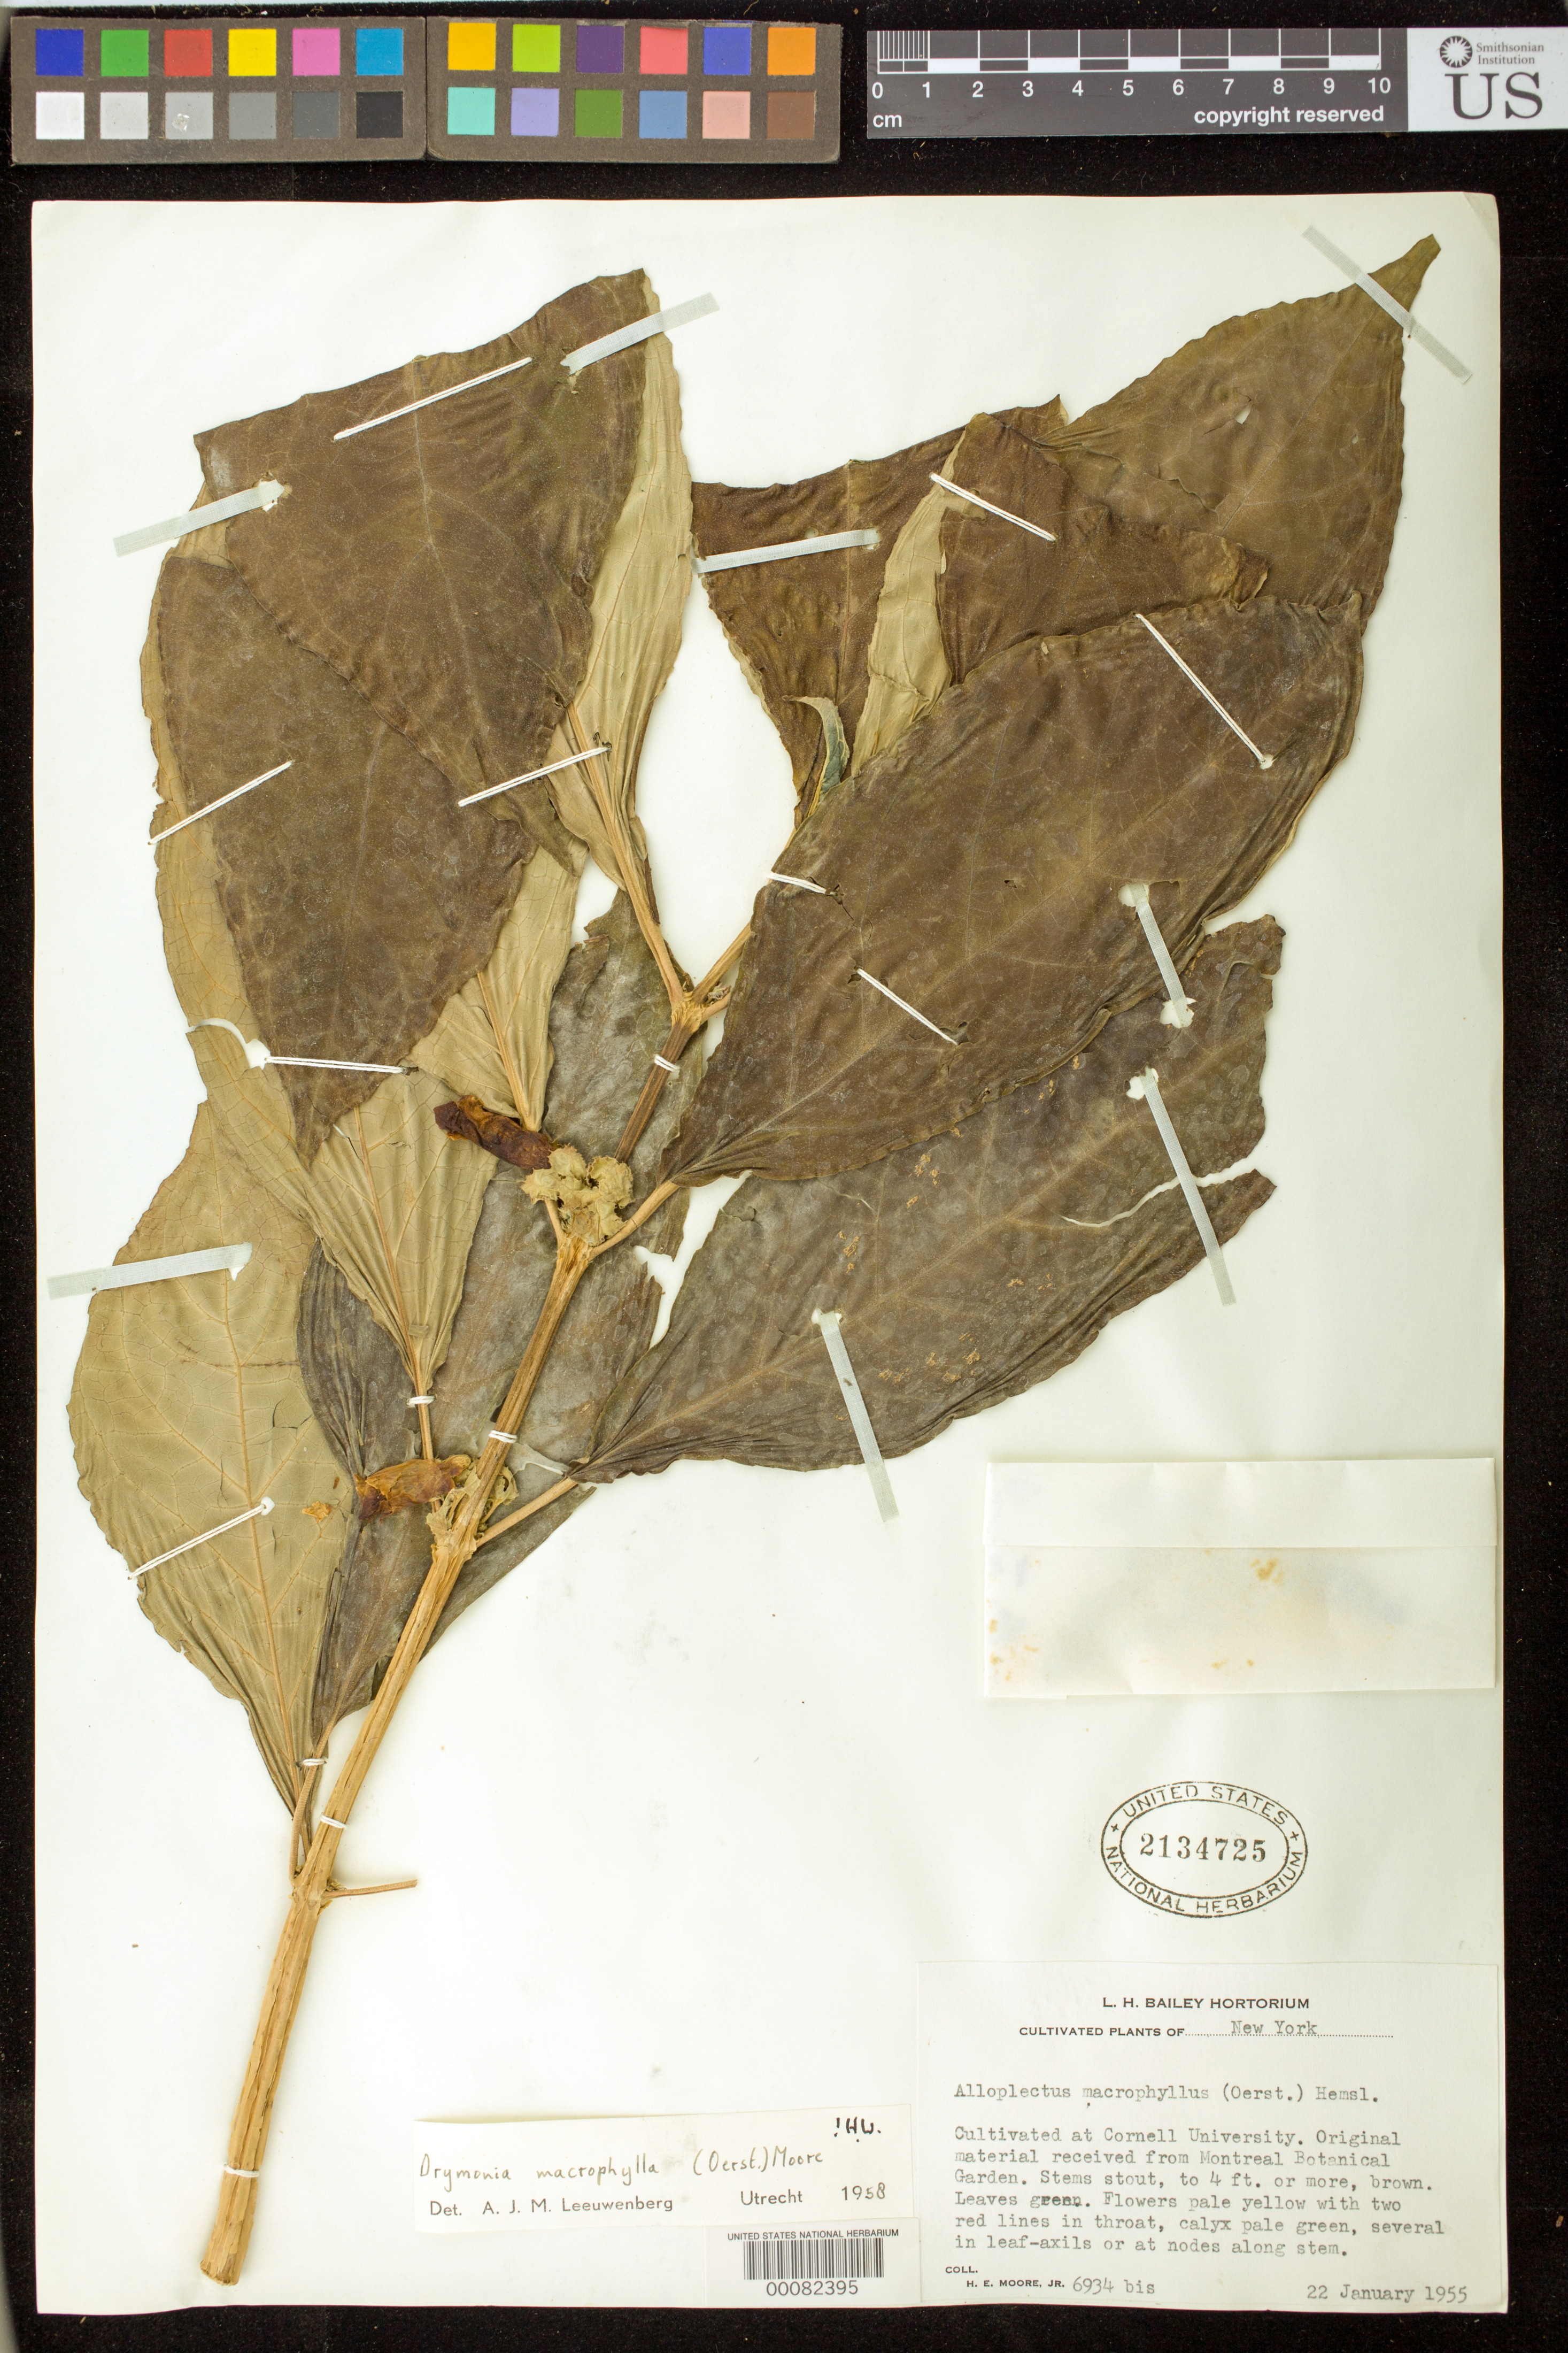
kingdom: Plantae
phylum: Tracheophyta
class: Magnoliopsida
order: Lamiales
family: Gesneriaceae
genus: Drymonia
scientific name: Drymonia macrophylla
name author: (Oerst.) H.E. Moore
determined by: Leeuwenberg, A. J. M.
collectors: H. E. Moore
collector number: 6934 bis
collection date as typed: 22 Jan 1955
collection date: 1955-01-22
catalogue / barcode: US 2134725